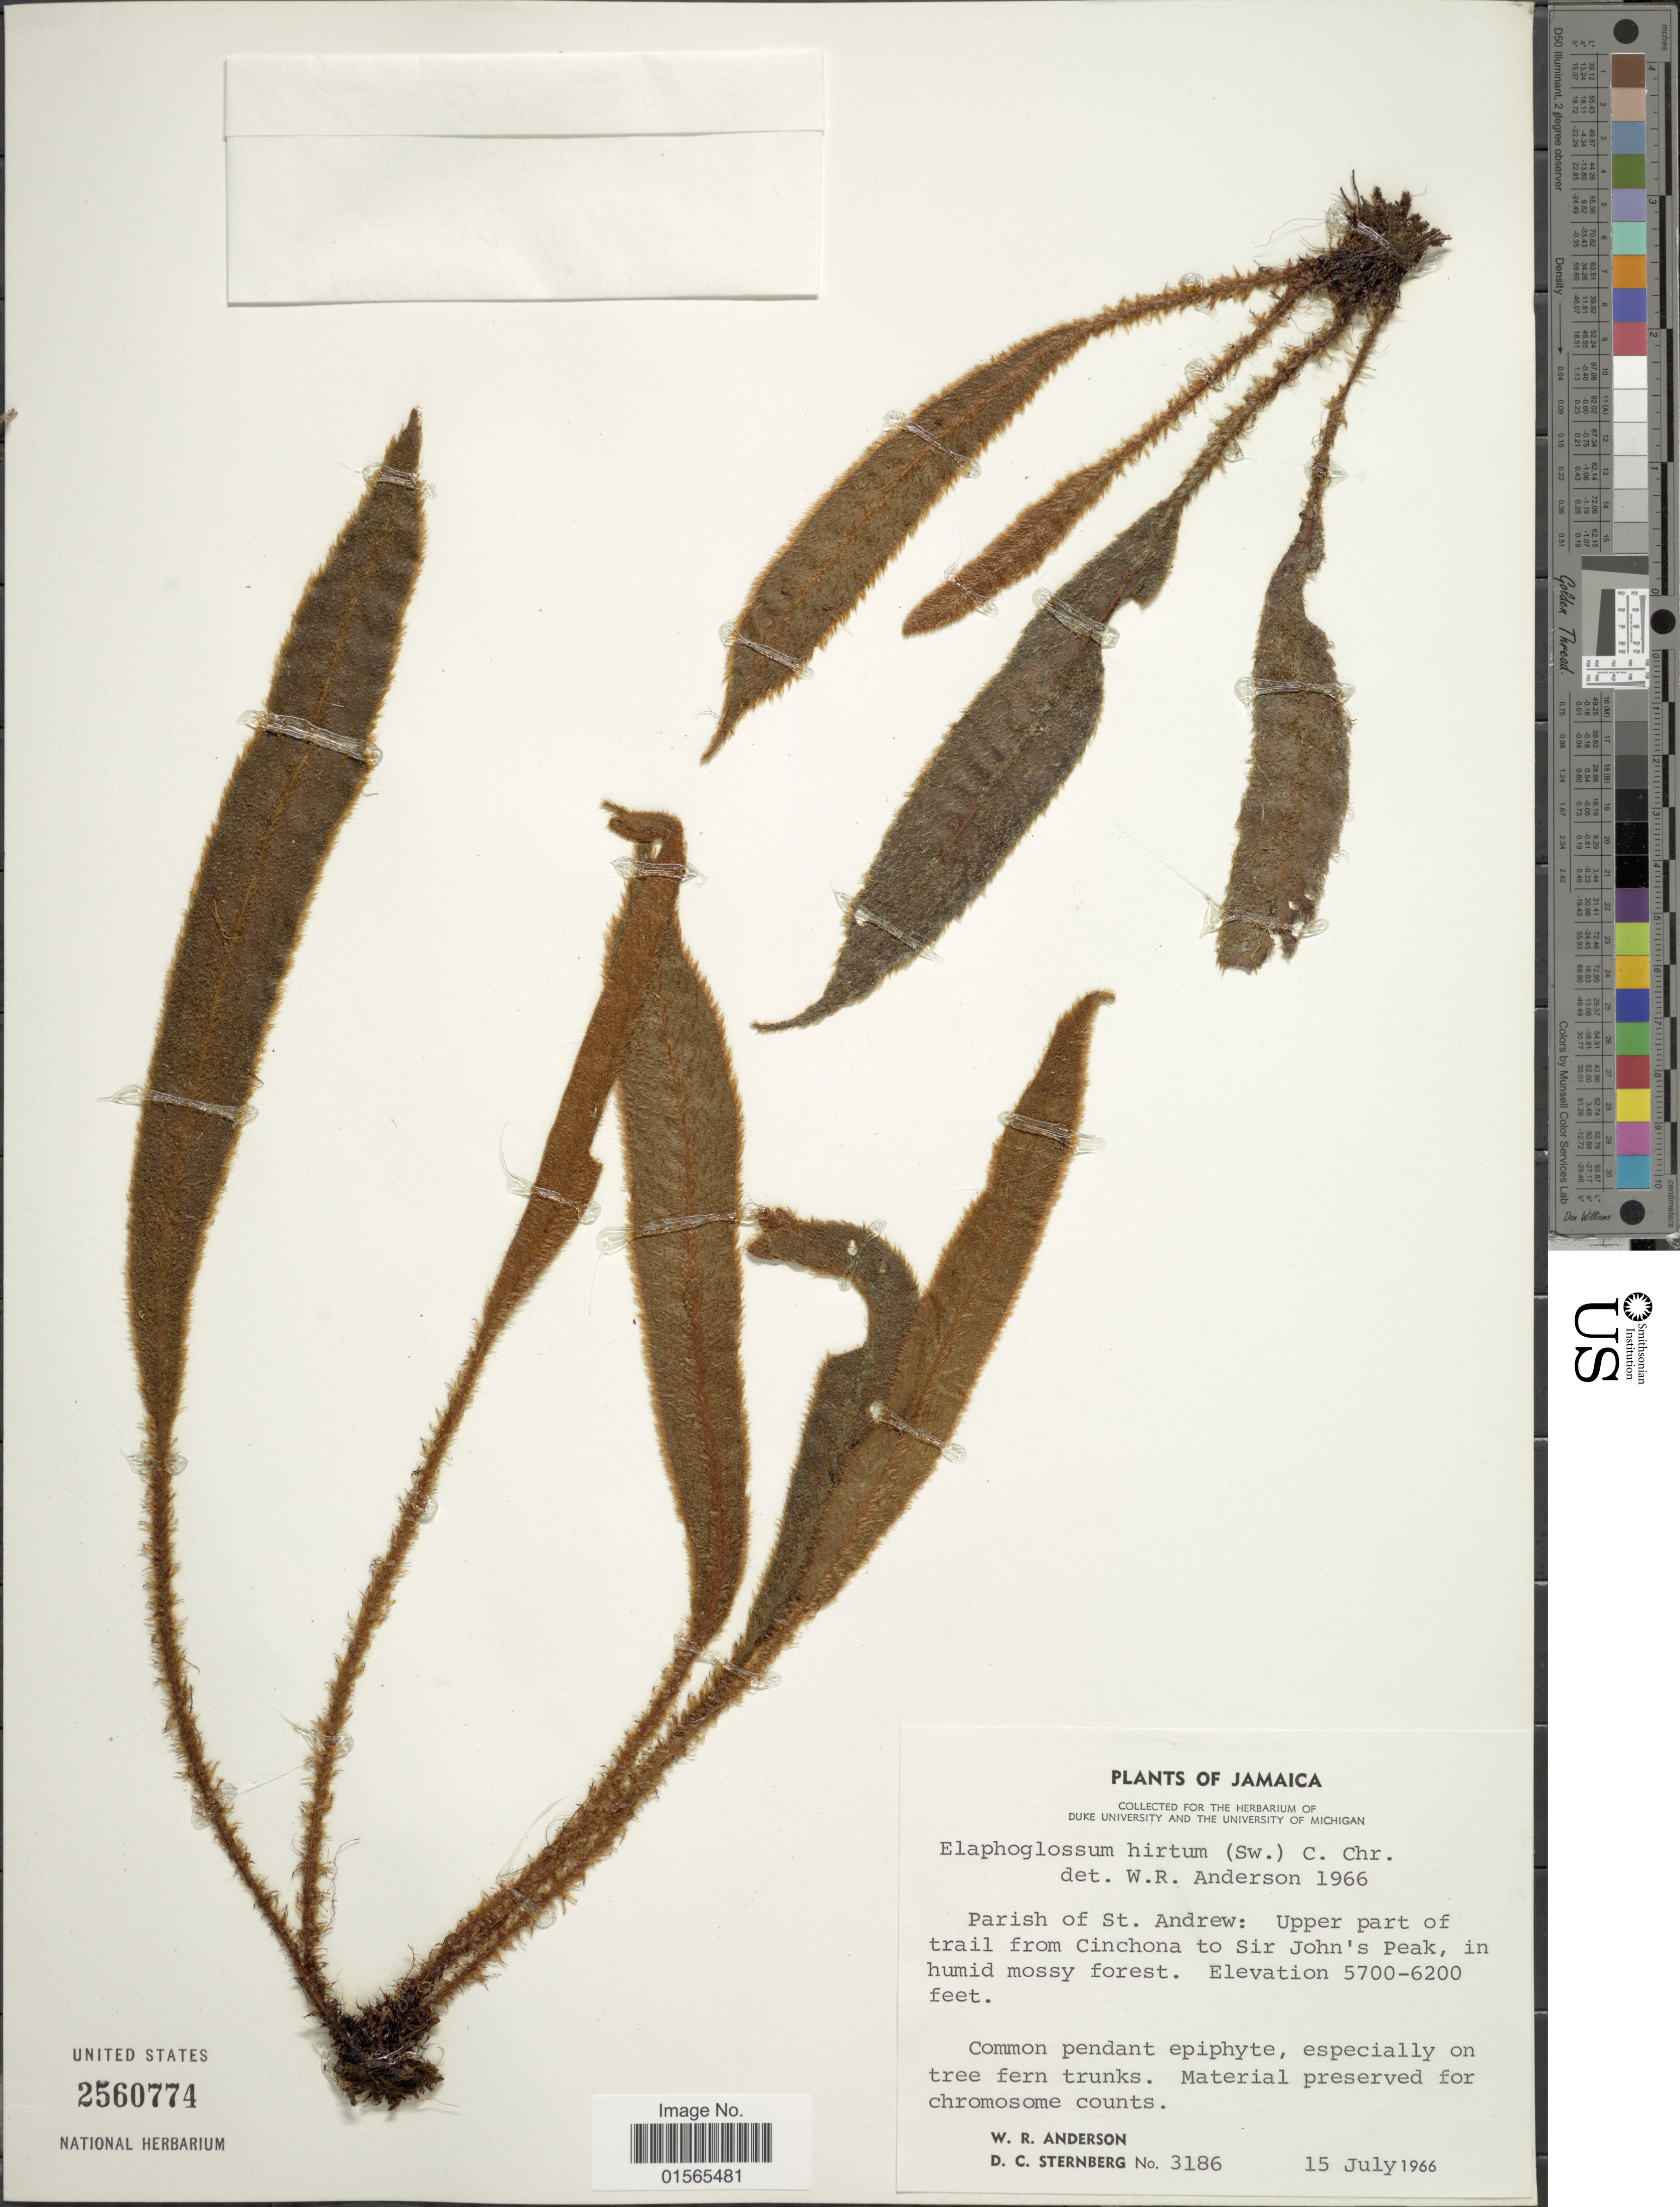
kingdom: Plantae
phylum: Tracheophyta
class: Polypodiopsida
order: Polypodiales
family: Dryopteridaceae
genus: Elaphoglossum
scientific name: Elaphoglossum hirtum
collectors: W. Anderson & D. Sternberg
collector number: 3186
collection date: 1966-07-15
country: Jamaica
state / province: Saint Andrew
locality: Upper part of trail from Cinchona to Sir John's Peak, in humid mossy forest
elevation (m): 1737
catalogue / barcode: US 2560774